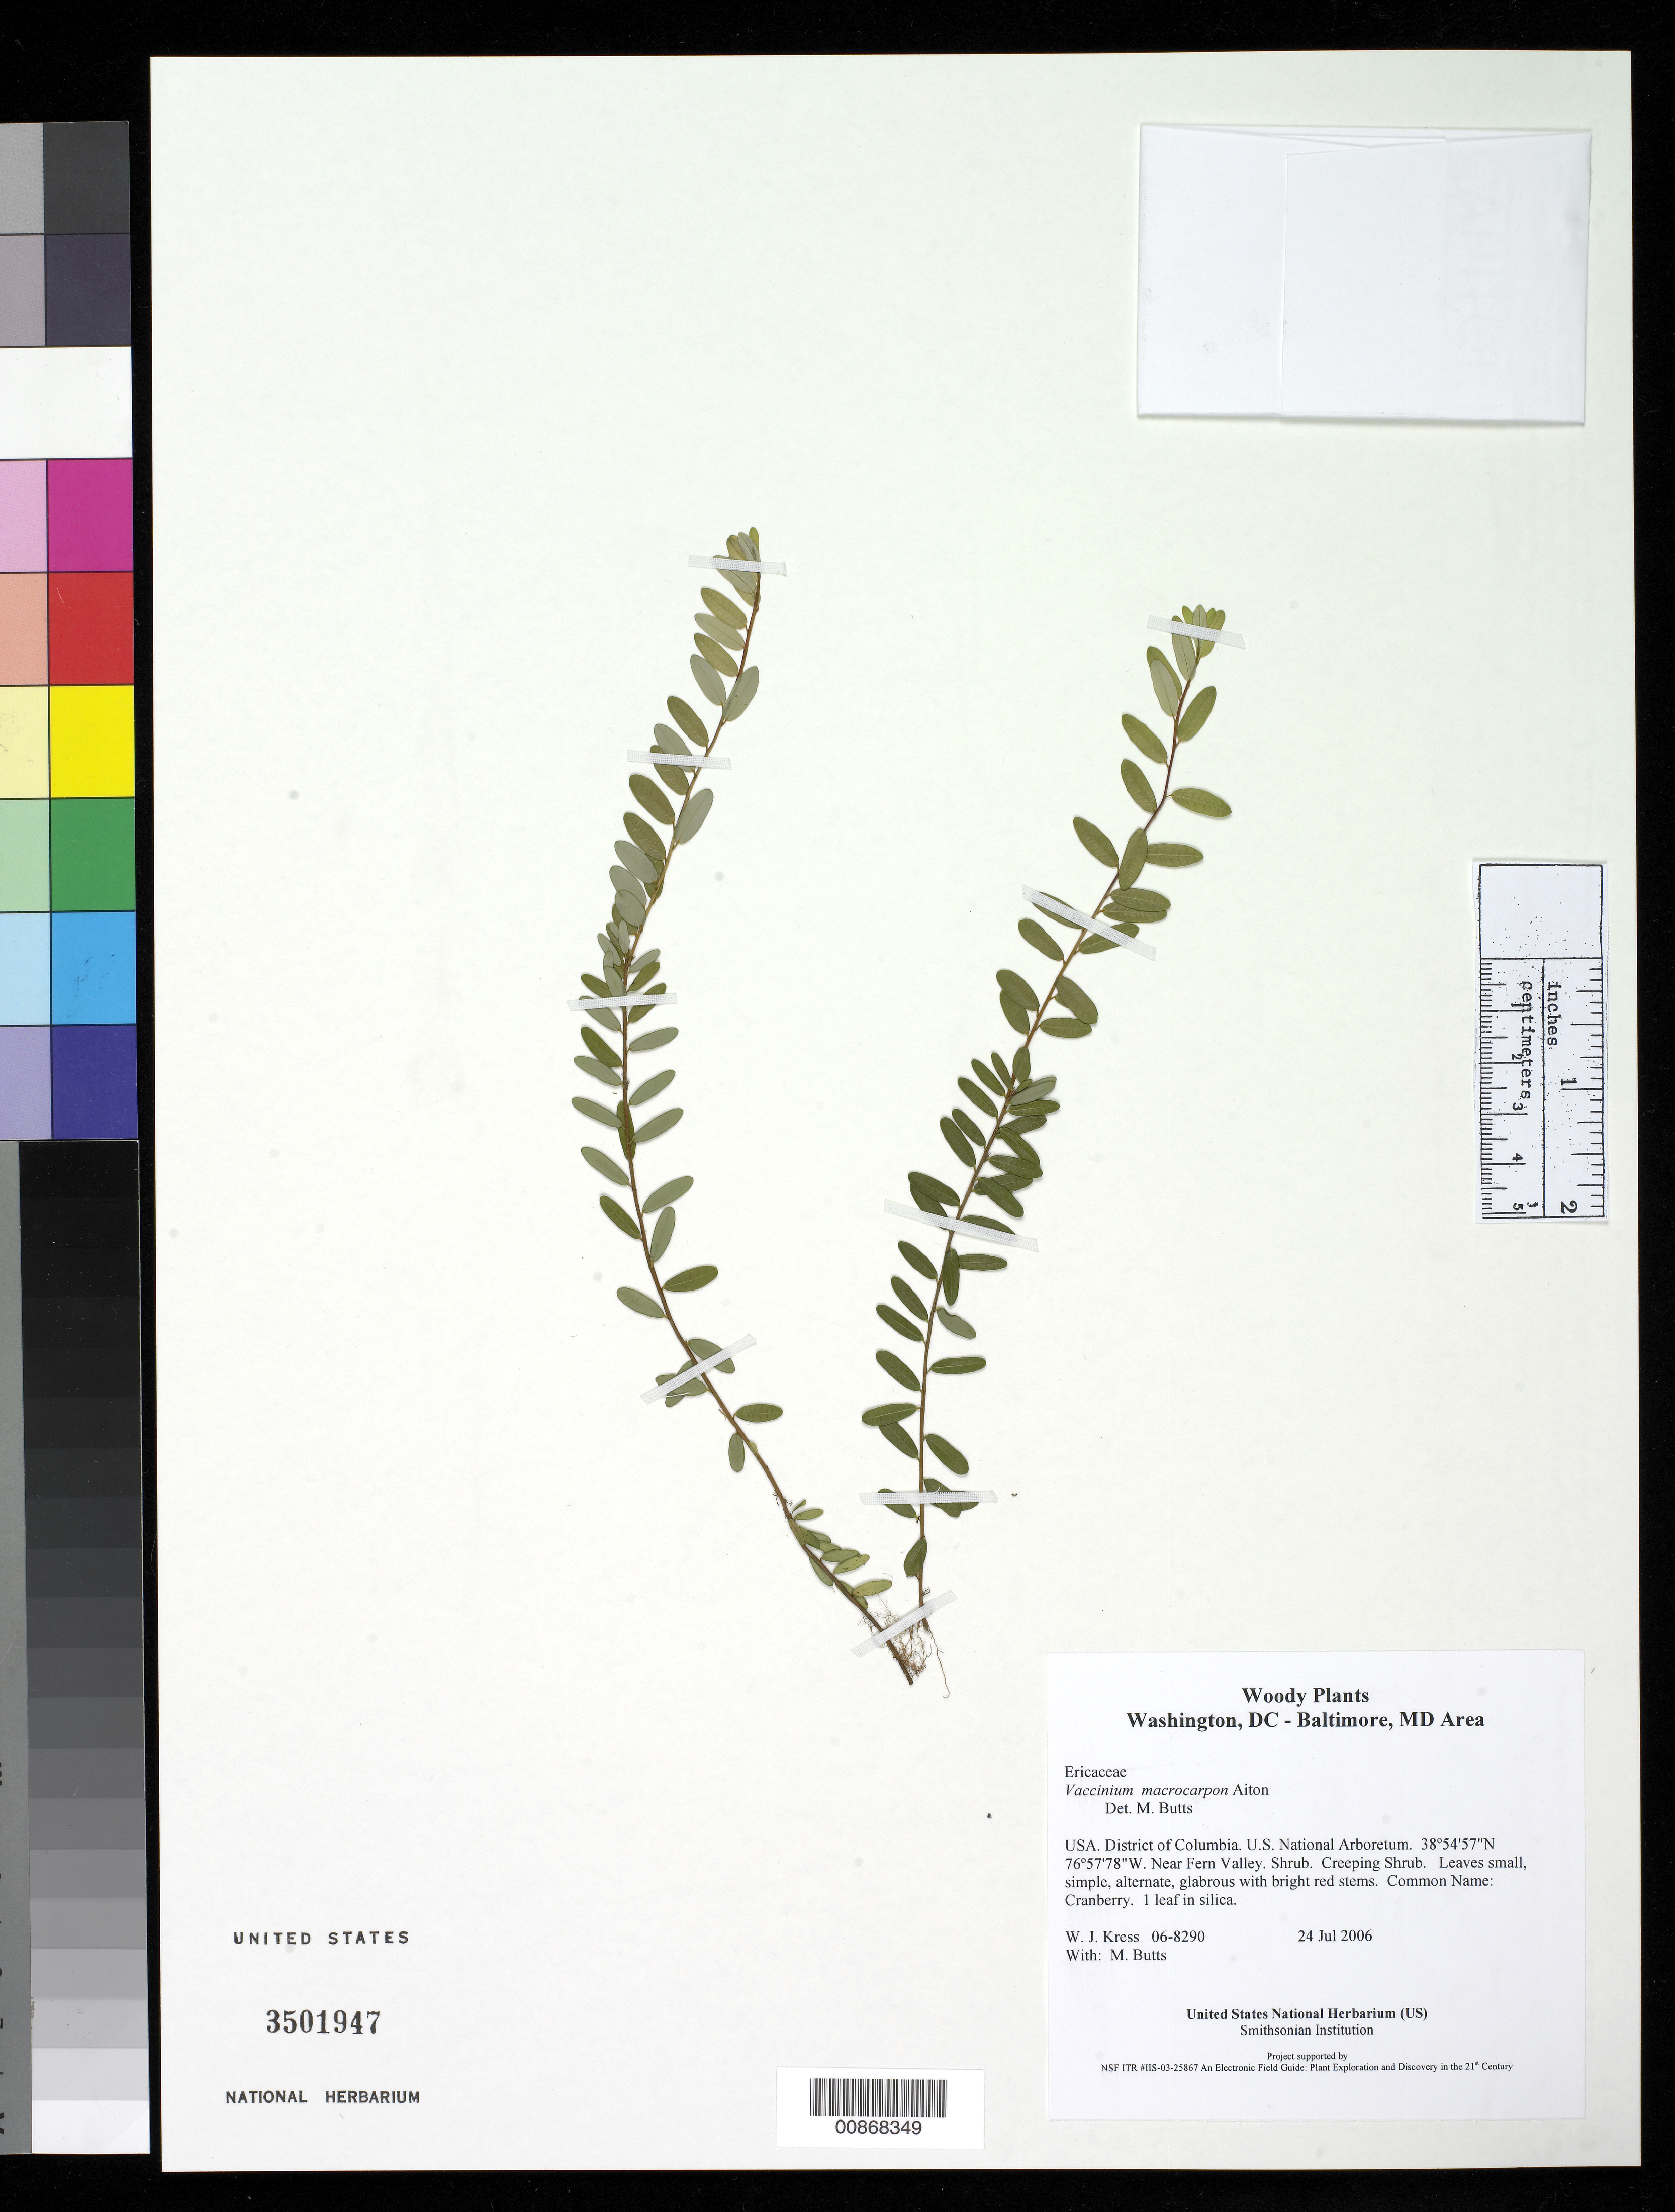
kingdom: Plantae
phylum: Tracheophyta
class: Magnoliopsida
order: Ericales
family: Ericaceae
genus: Vaccinium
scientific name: Vaccinium macrocarpon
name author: Aiton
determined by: Butts, M. B.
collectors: W. J. Kress & M. B. Butts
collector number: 06-8290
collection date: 2006-07-24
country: United States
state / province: District of Columbia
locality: U.S. National Arboretum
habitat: Near Fern Valley.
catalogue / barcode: US 3501947